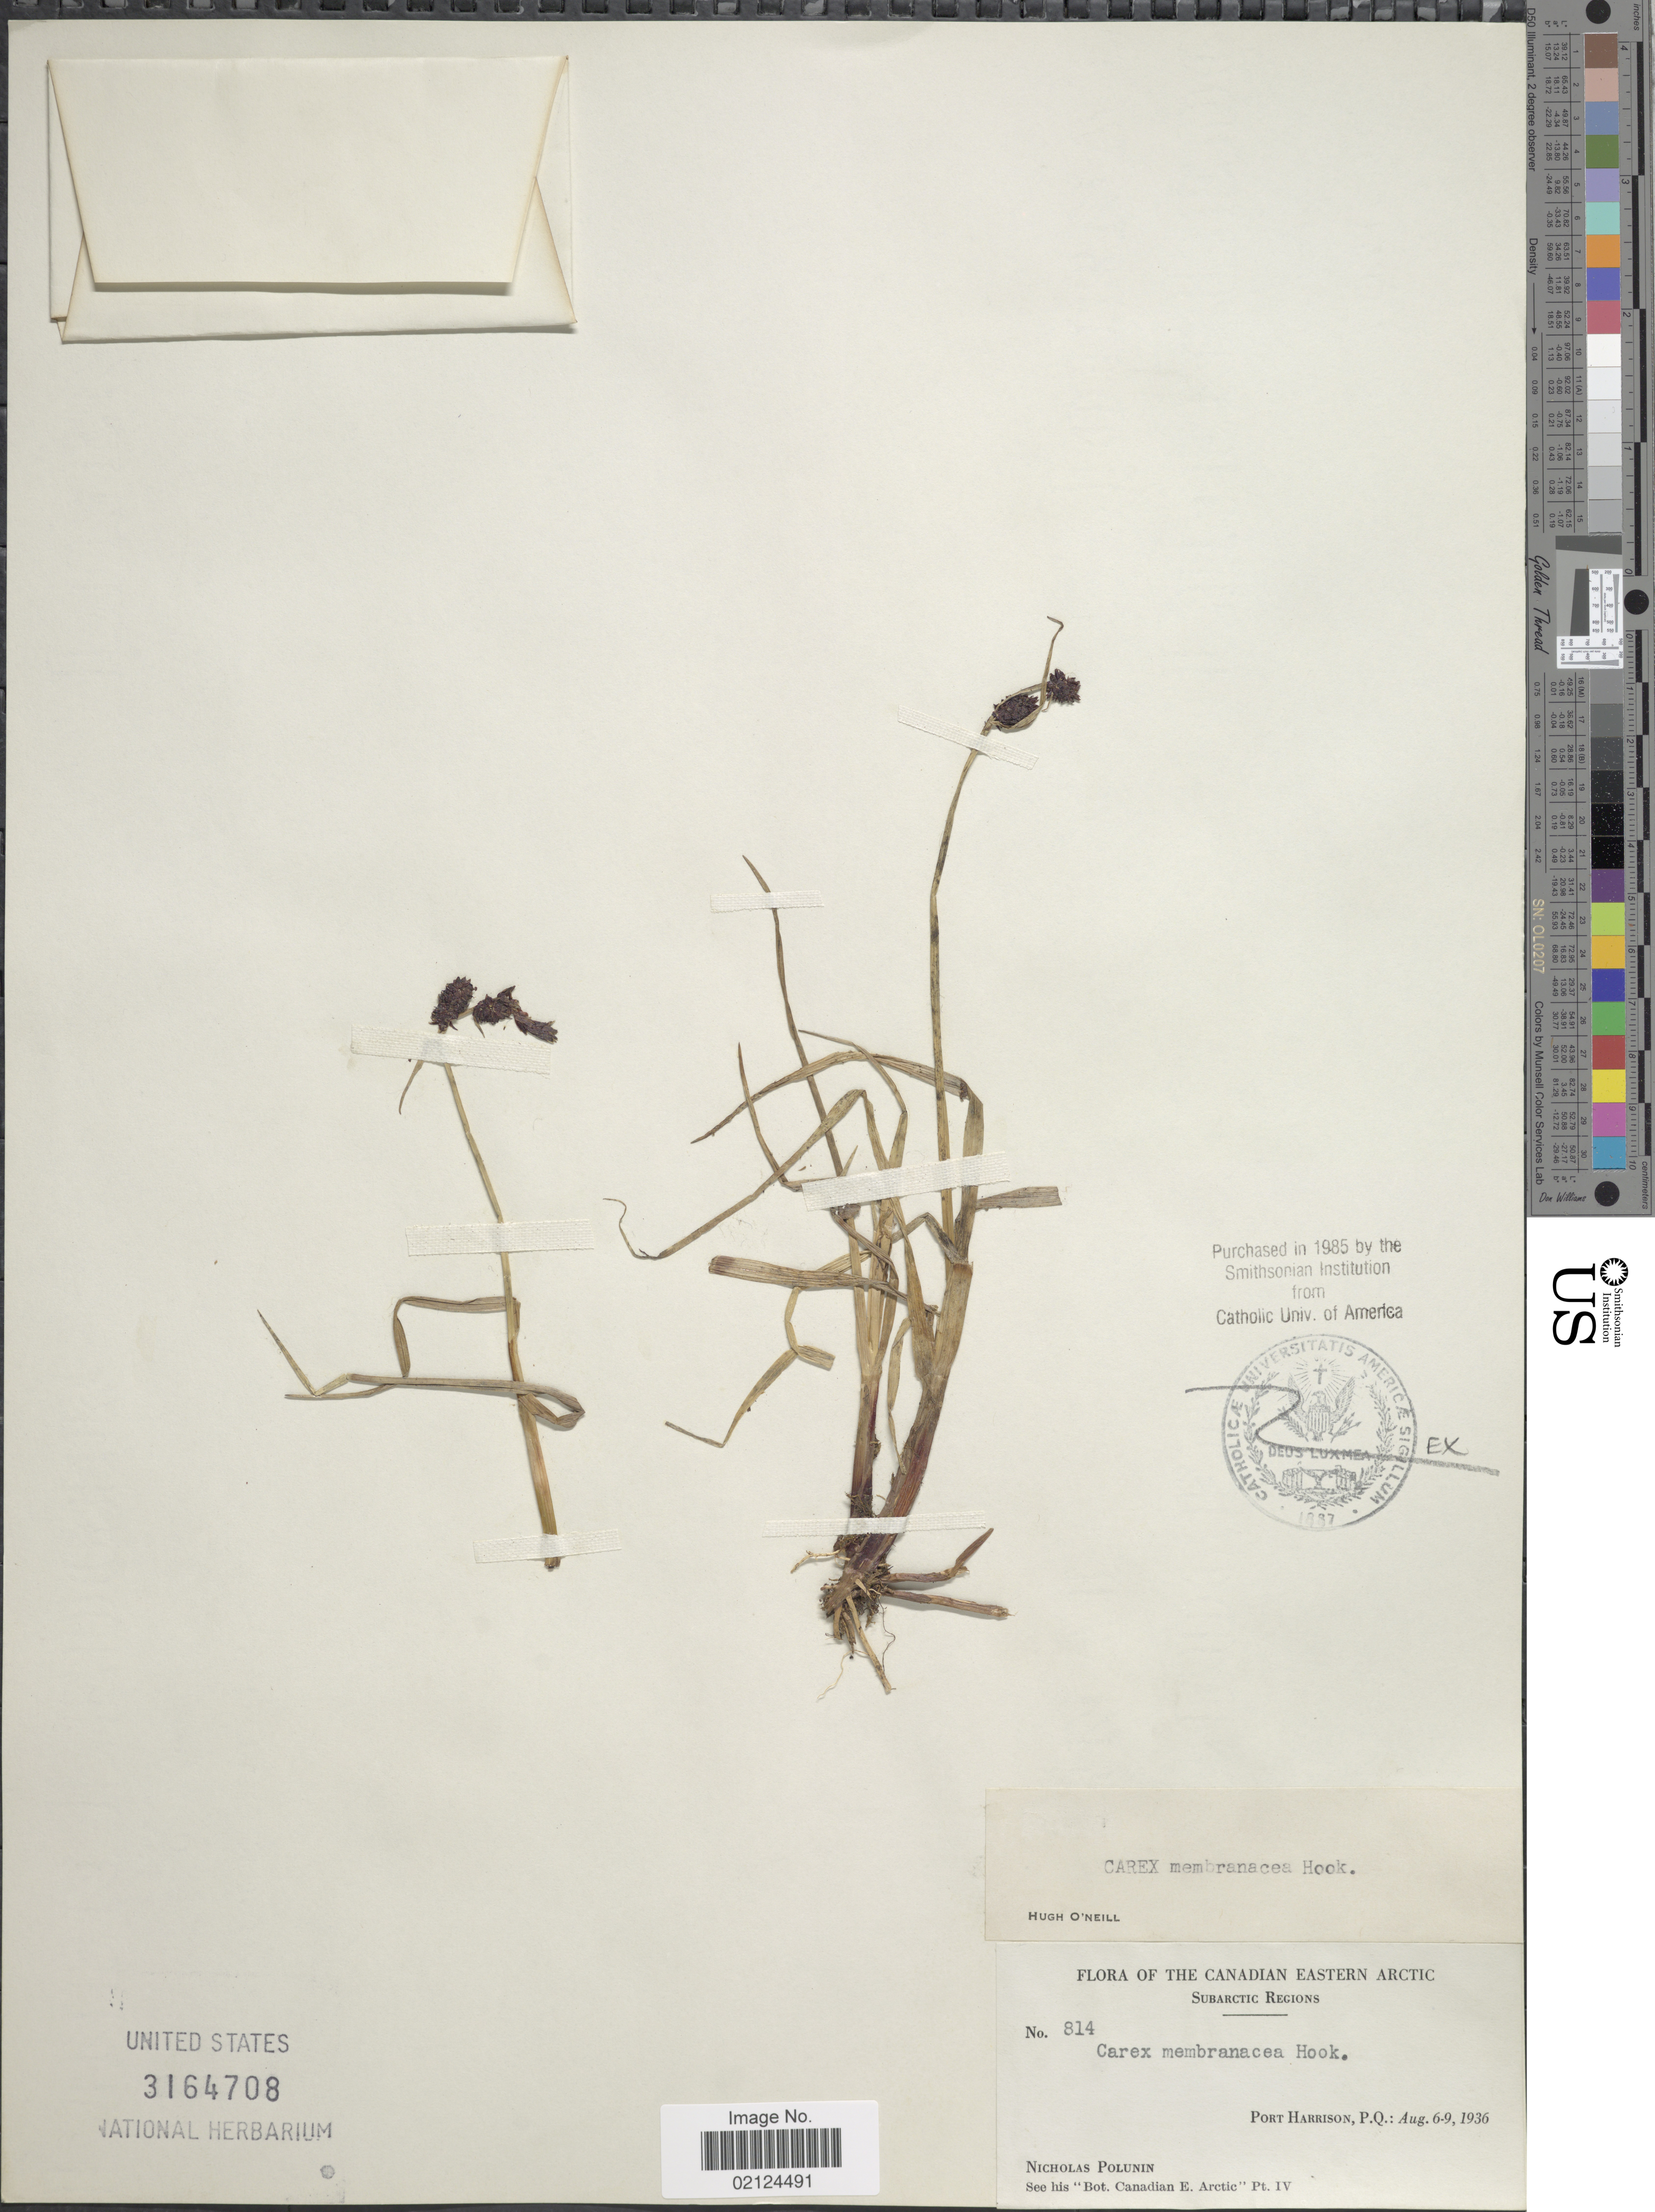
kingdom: Plantae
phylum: Tracheophyta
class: Liliopsida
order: Poales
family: Cyperaceae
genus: Carex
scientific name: Carex membranacea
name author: Hook.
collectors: N. V. Polunin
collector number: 814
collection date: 1936-08-06/1936-08-09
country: Canada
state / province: Quebec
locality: Eastern Arctic, Subarctic Regions, Port Harrison, P. Q.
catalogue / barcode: US 3164708